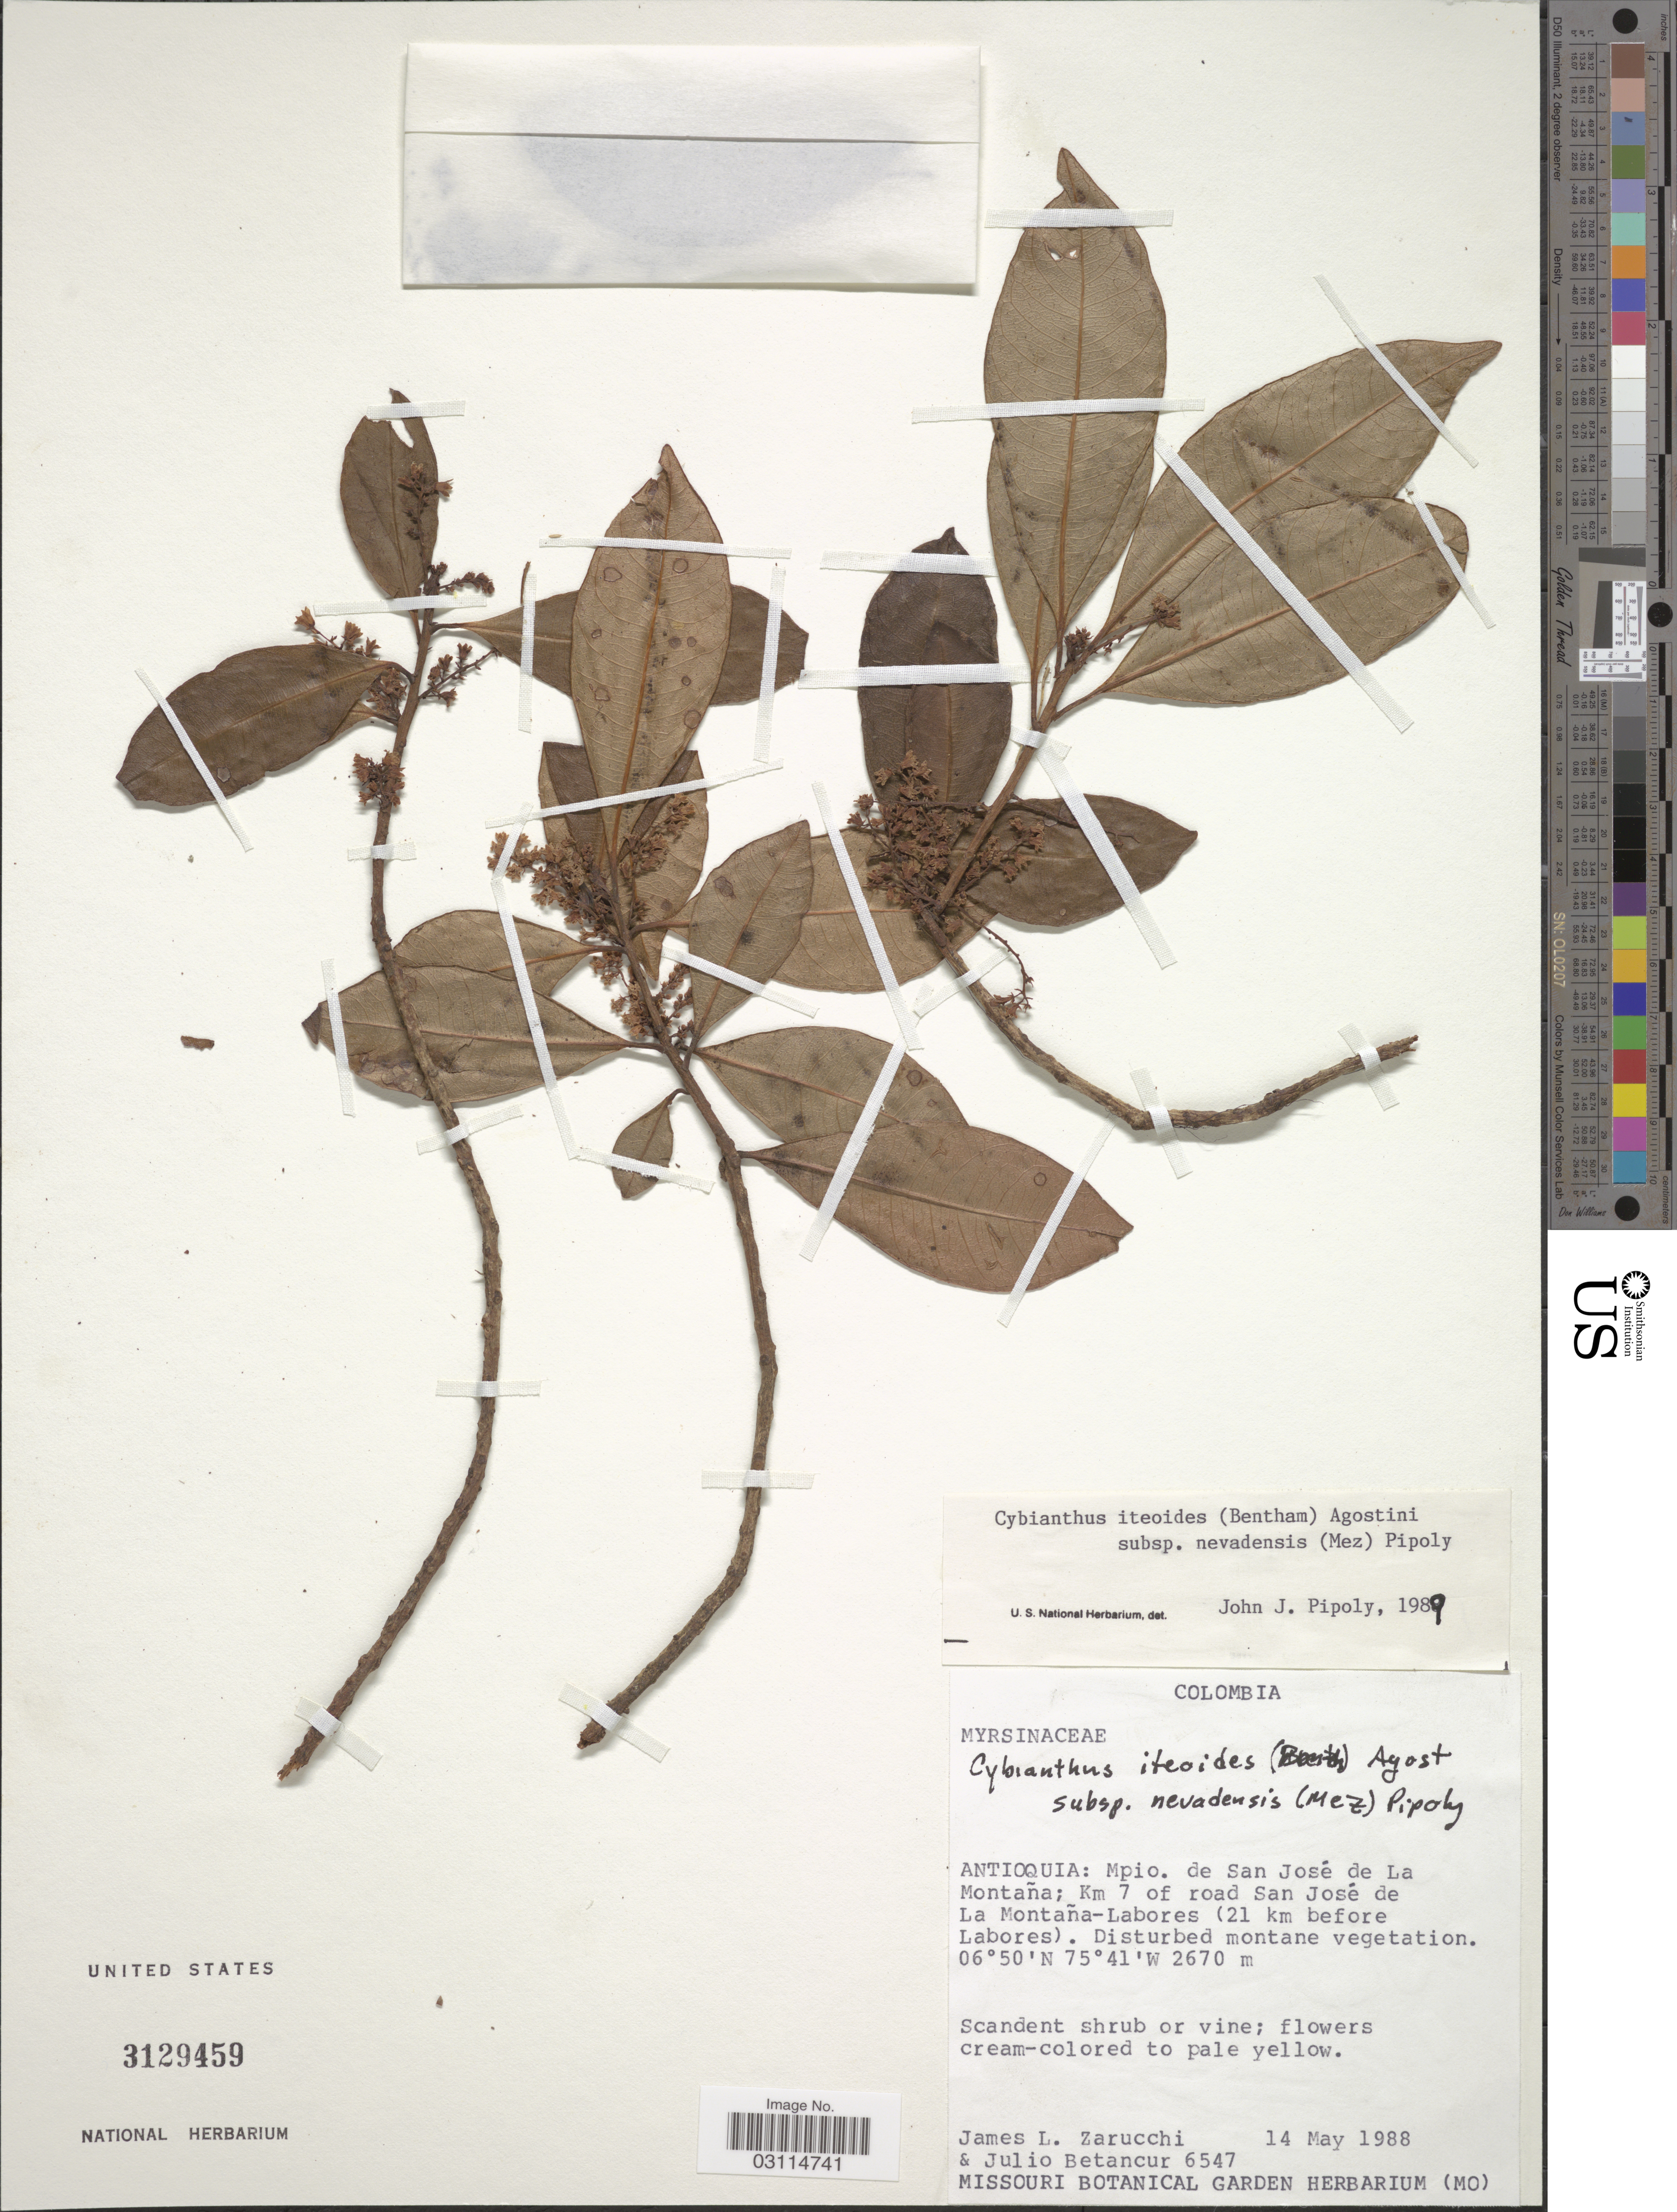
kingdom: Plantae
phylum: Tracheophyta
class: Magnoliopsida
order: Ericales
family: Primulaceae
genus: Cybianthus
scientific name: Cybianthus iteoides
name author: (Benth.) G. Agostini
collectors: J. L. Zarucchi & J. Betancur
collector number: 6547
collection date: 1988-05-14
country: Colombia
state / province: Antioquia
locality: Mpio. de San José de La Montaña; Km 7 of road San José de La Montaña-Labores (21 km before Labores).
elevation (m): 2670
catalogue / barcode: US 3129459